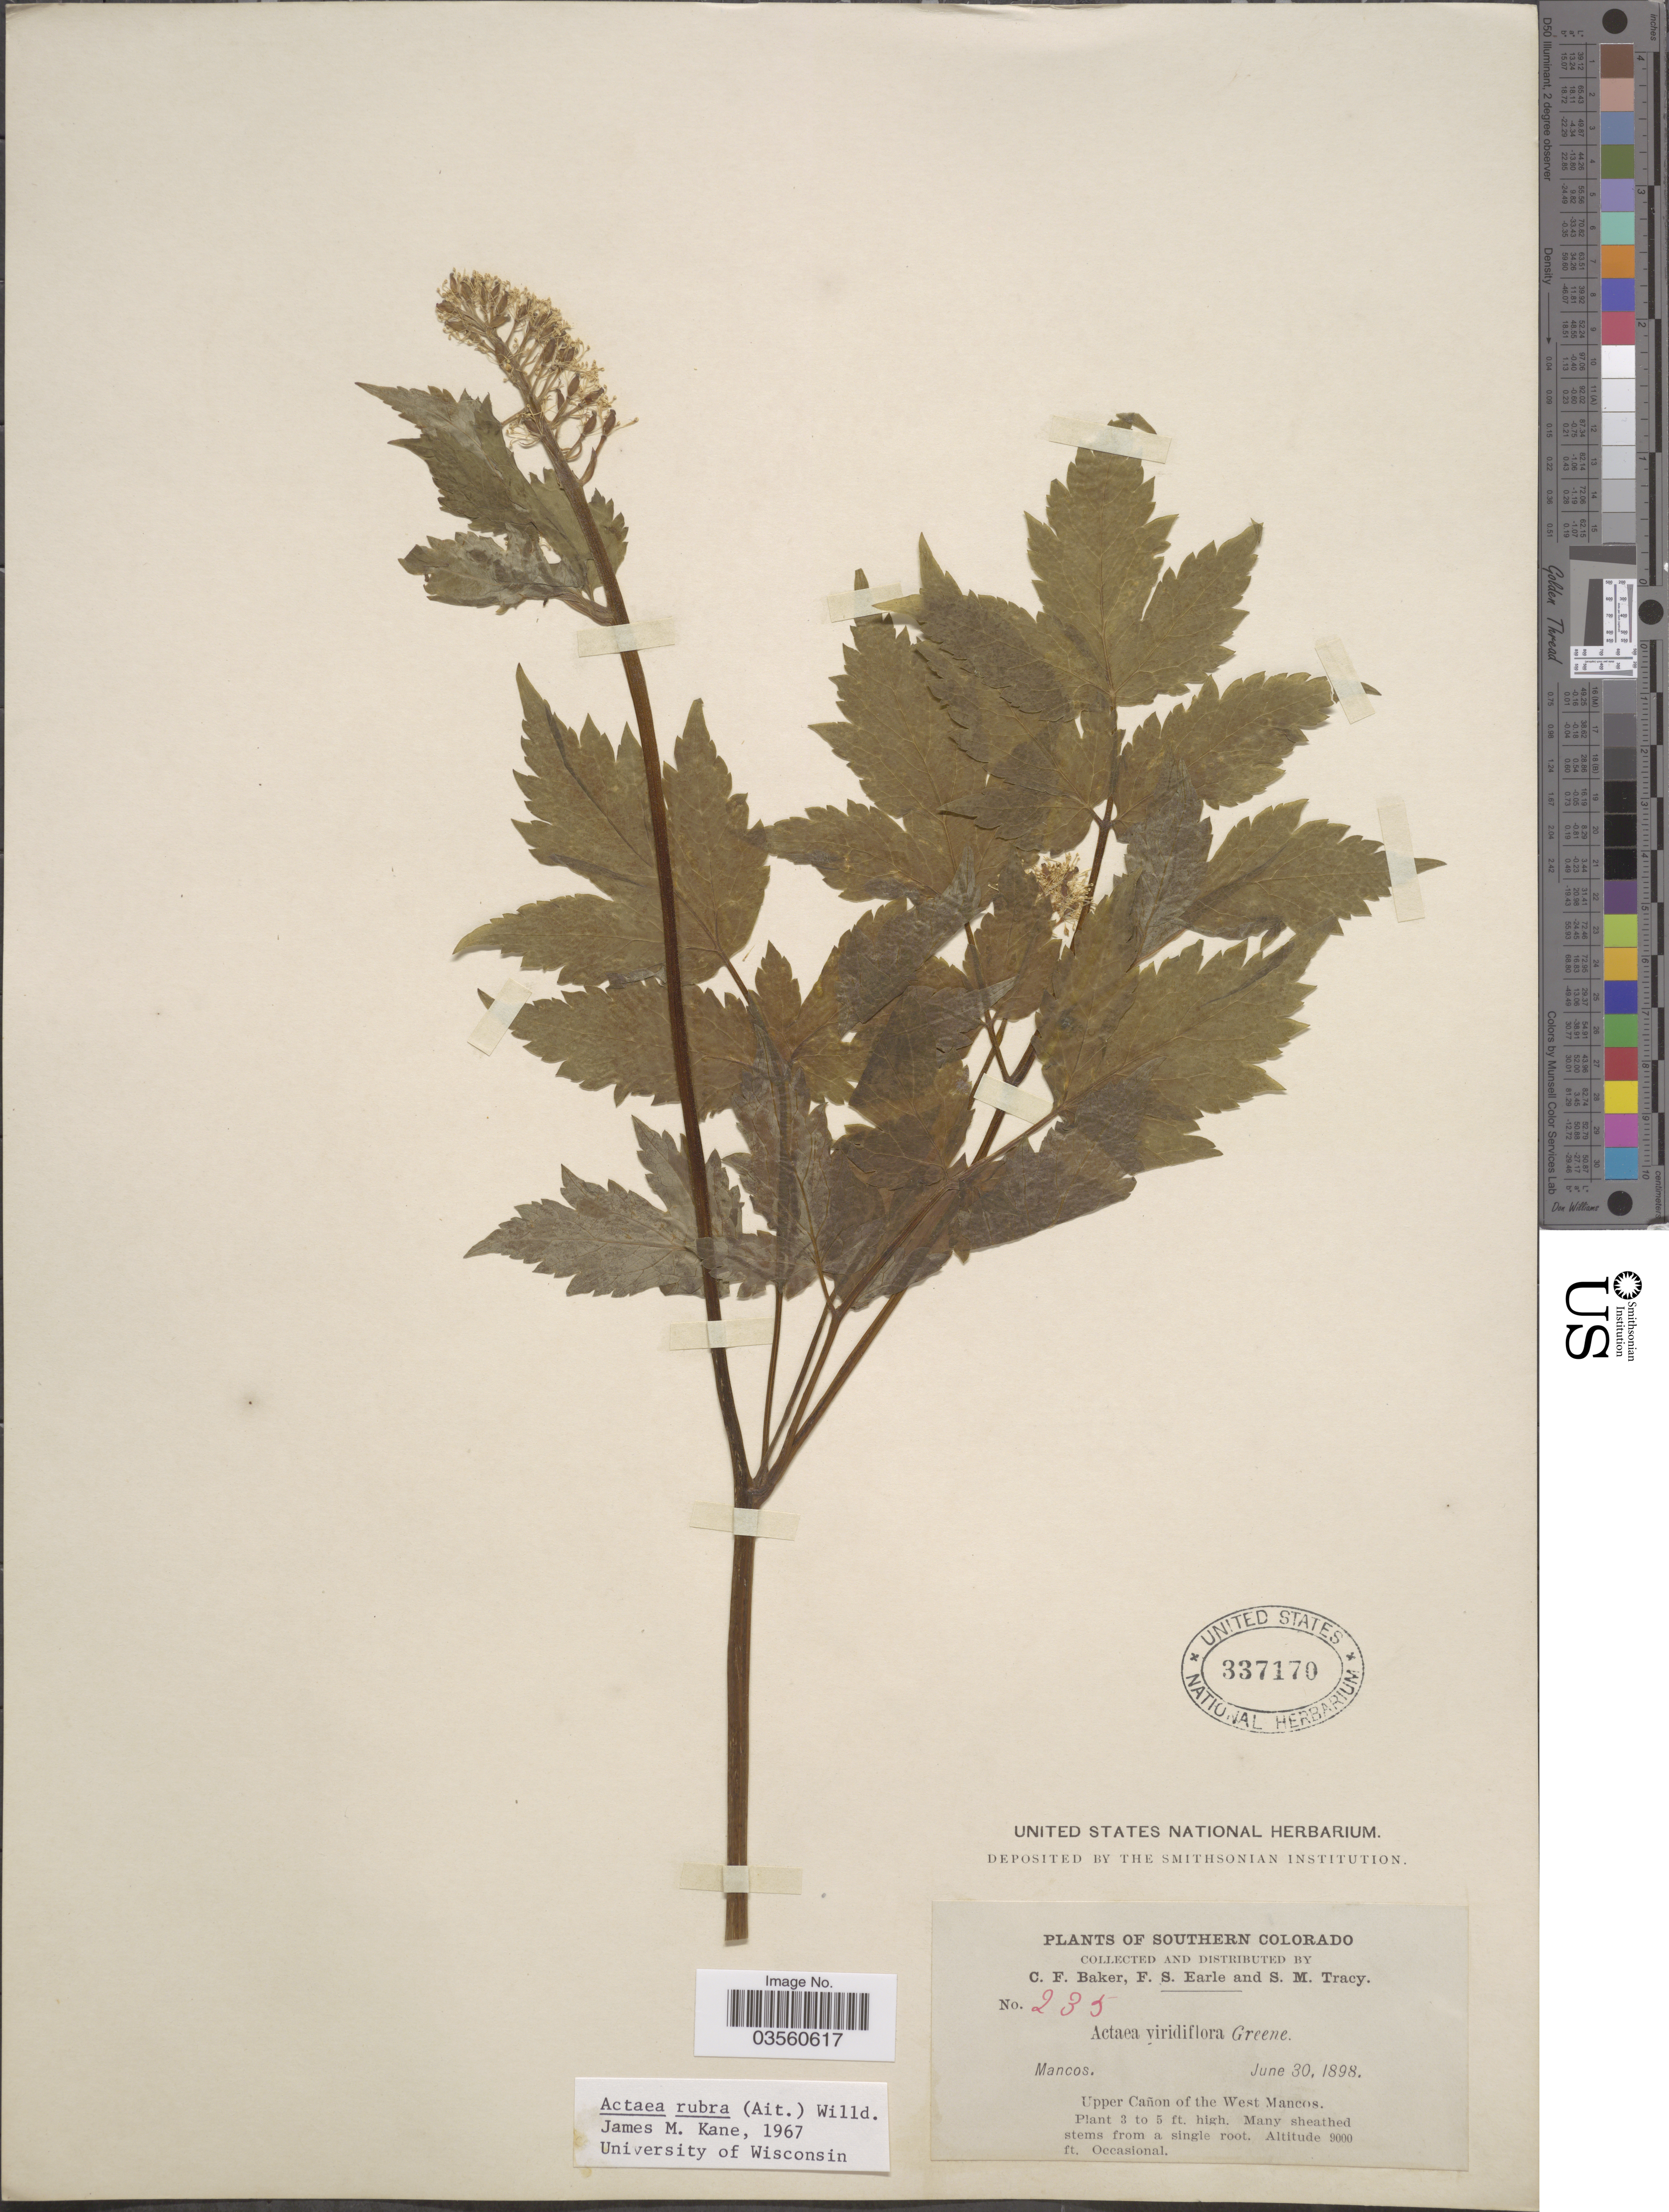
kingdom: Plantae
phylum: Tracheophyta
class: Magnoliopsida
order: Ranunculales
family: Ranunculaceae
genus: Actaea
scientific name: Actaea rubra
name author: (Aiton) Willd.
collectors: C. F. Baker, F. S. Earle & S. M. Tracy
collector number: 235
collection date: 1898-06-30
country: United States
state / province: Colorado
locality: Southern Colorado. Mancos. Upper Cañon of the West Mancos.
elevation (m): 2743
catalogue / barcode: US 337170